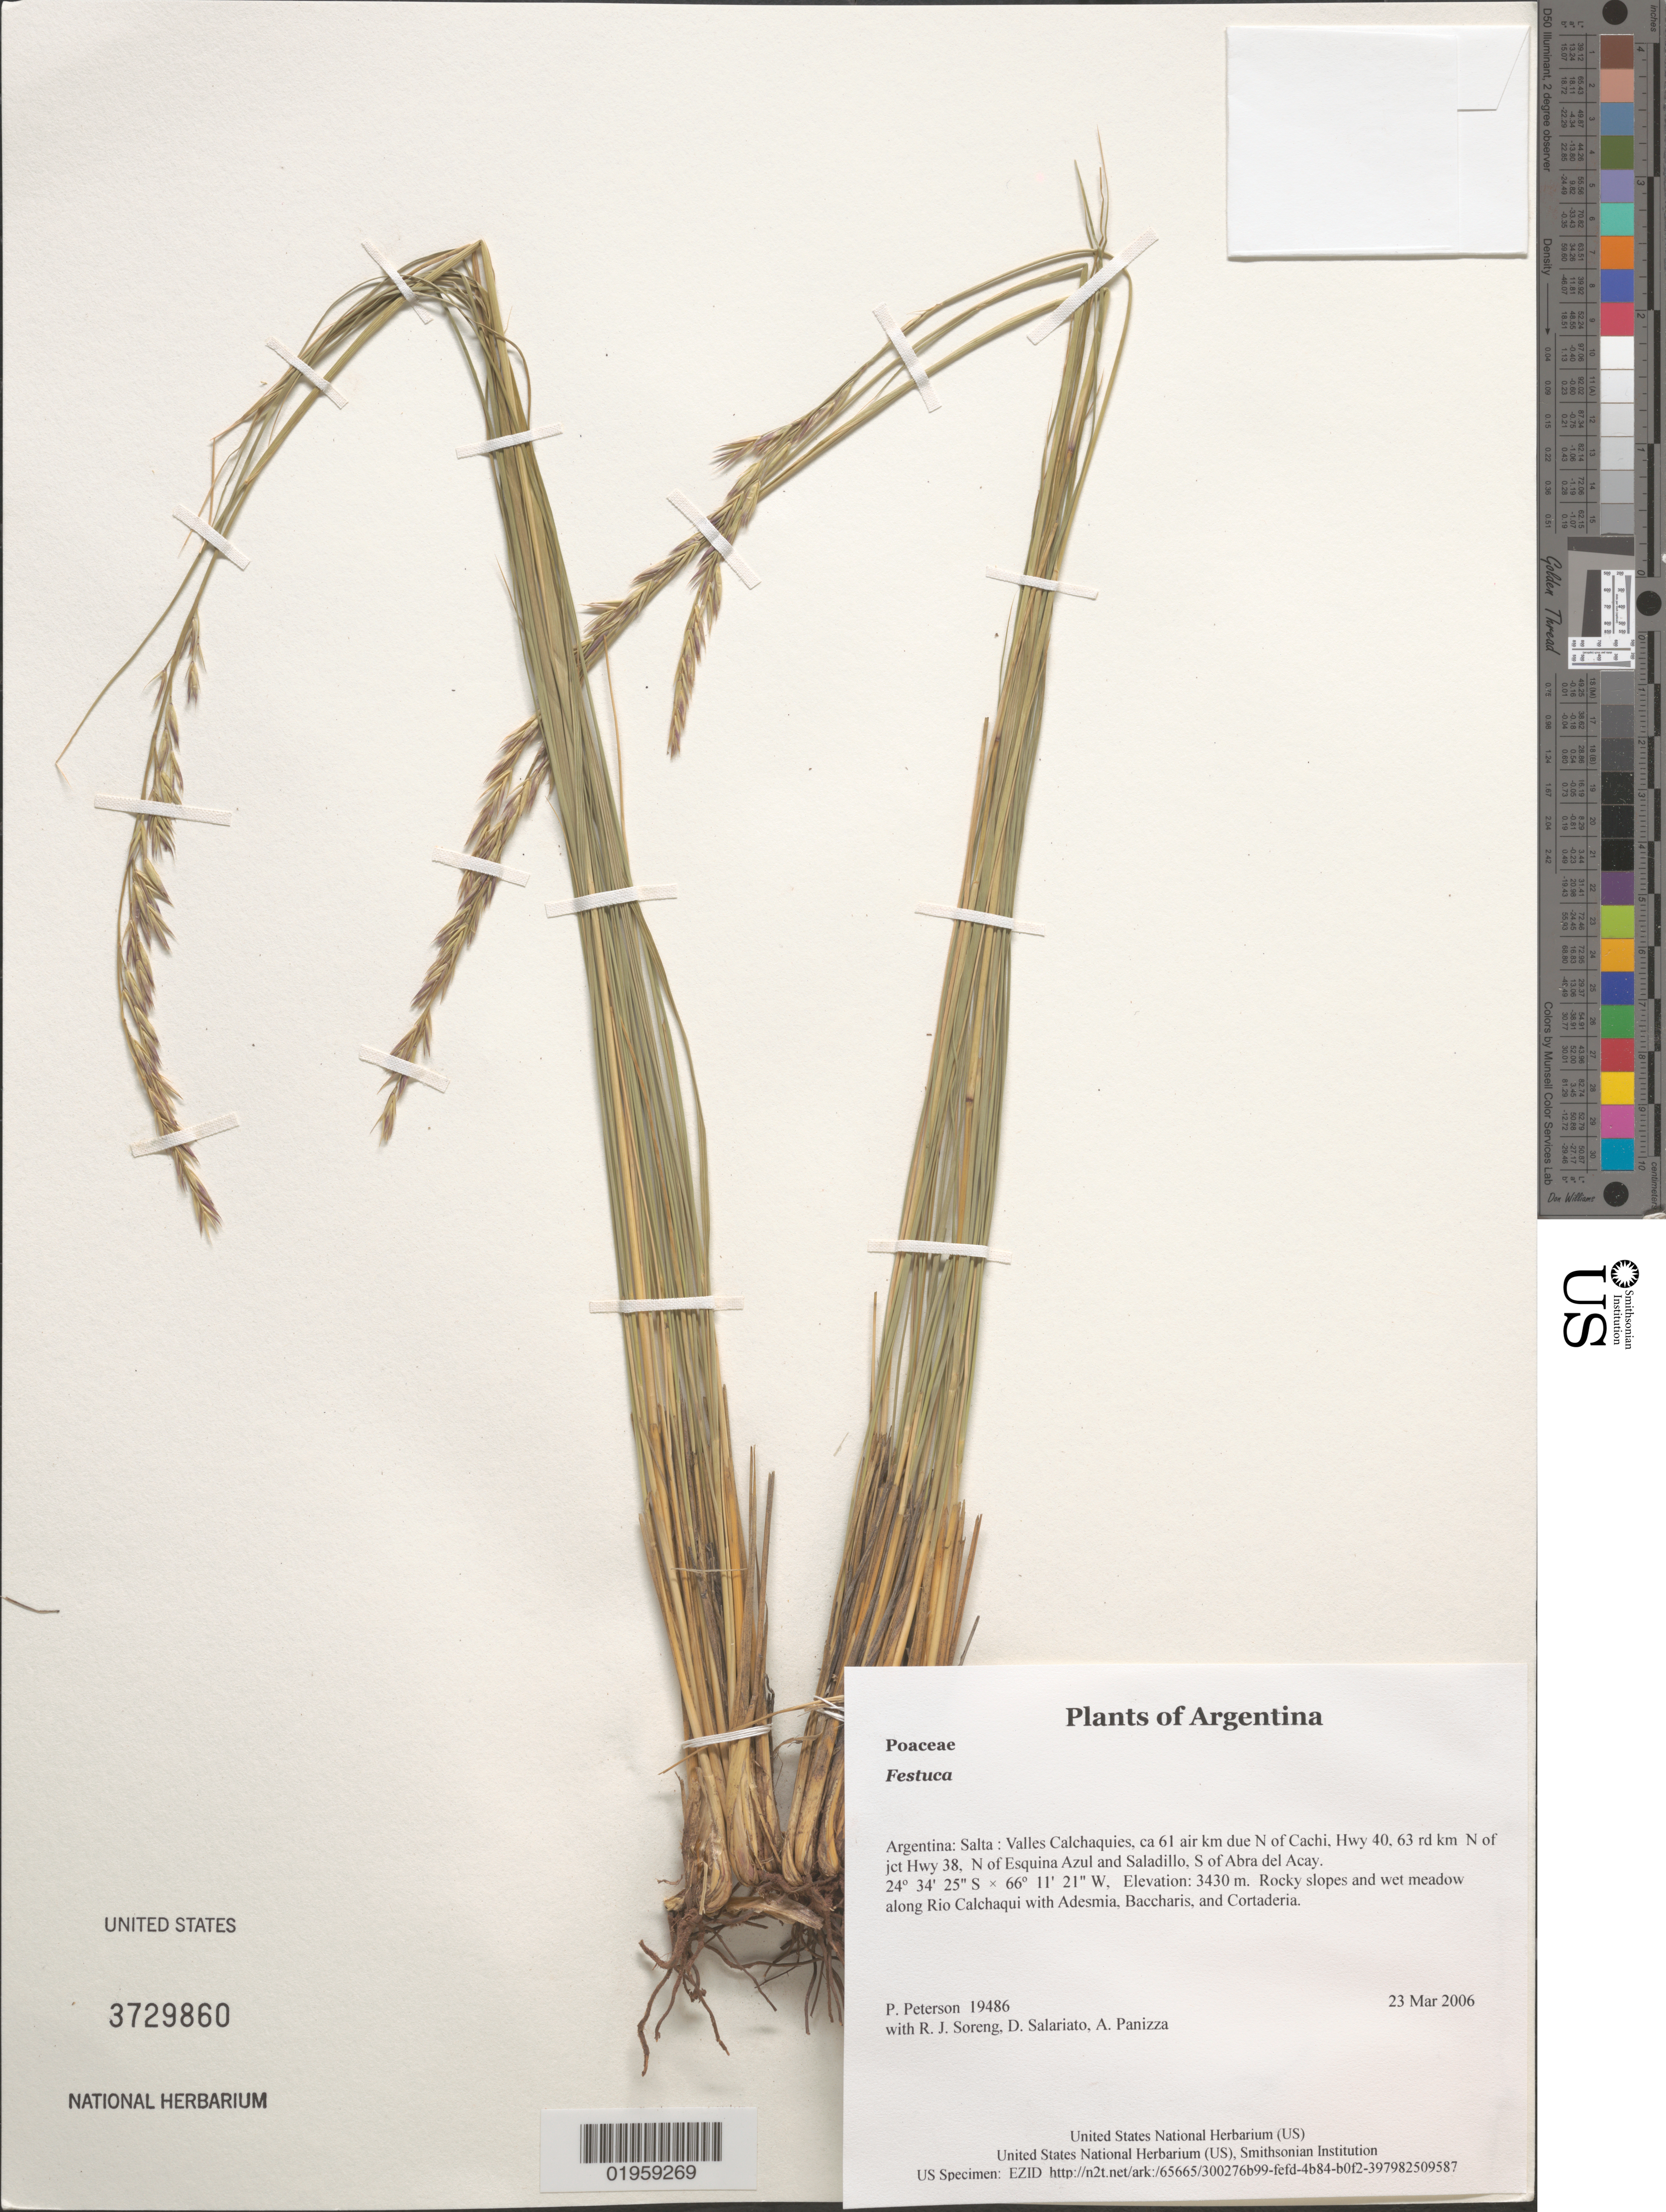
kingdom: Plantae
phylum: Tracheophyta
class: Liliopsida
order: Poales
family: Poaceae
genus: Festuca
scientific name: Festuca sp.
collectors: P. M. Peterson, R. J. Soreng, D. Salariato & A. Panizza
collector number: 19486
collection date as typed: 23 Mar 2006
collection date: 2006-03-23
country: Argentina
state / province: Salta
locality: Valles Calchaquies, ca 61 air km due N of Cachi, Hwy 40, 63 rd km N of jct Hwy 38, N of Esquina Azul and Saladillo, S of Abra del Acay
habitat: Rocky slopes and wet meadow along Rio Calchaqui with Adesmia, Baccharis, and Cortaderia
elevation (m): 3430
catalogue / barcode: US 3729860